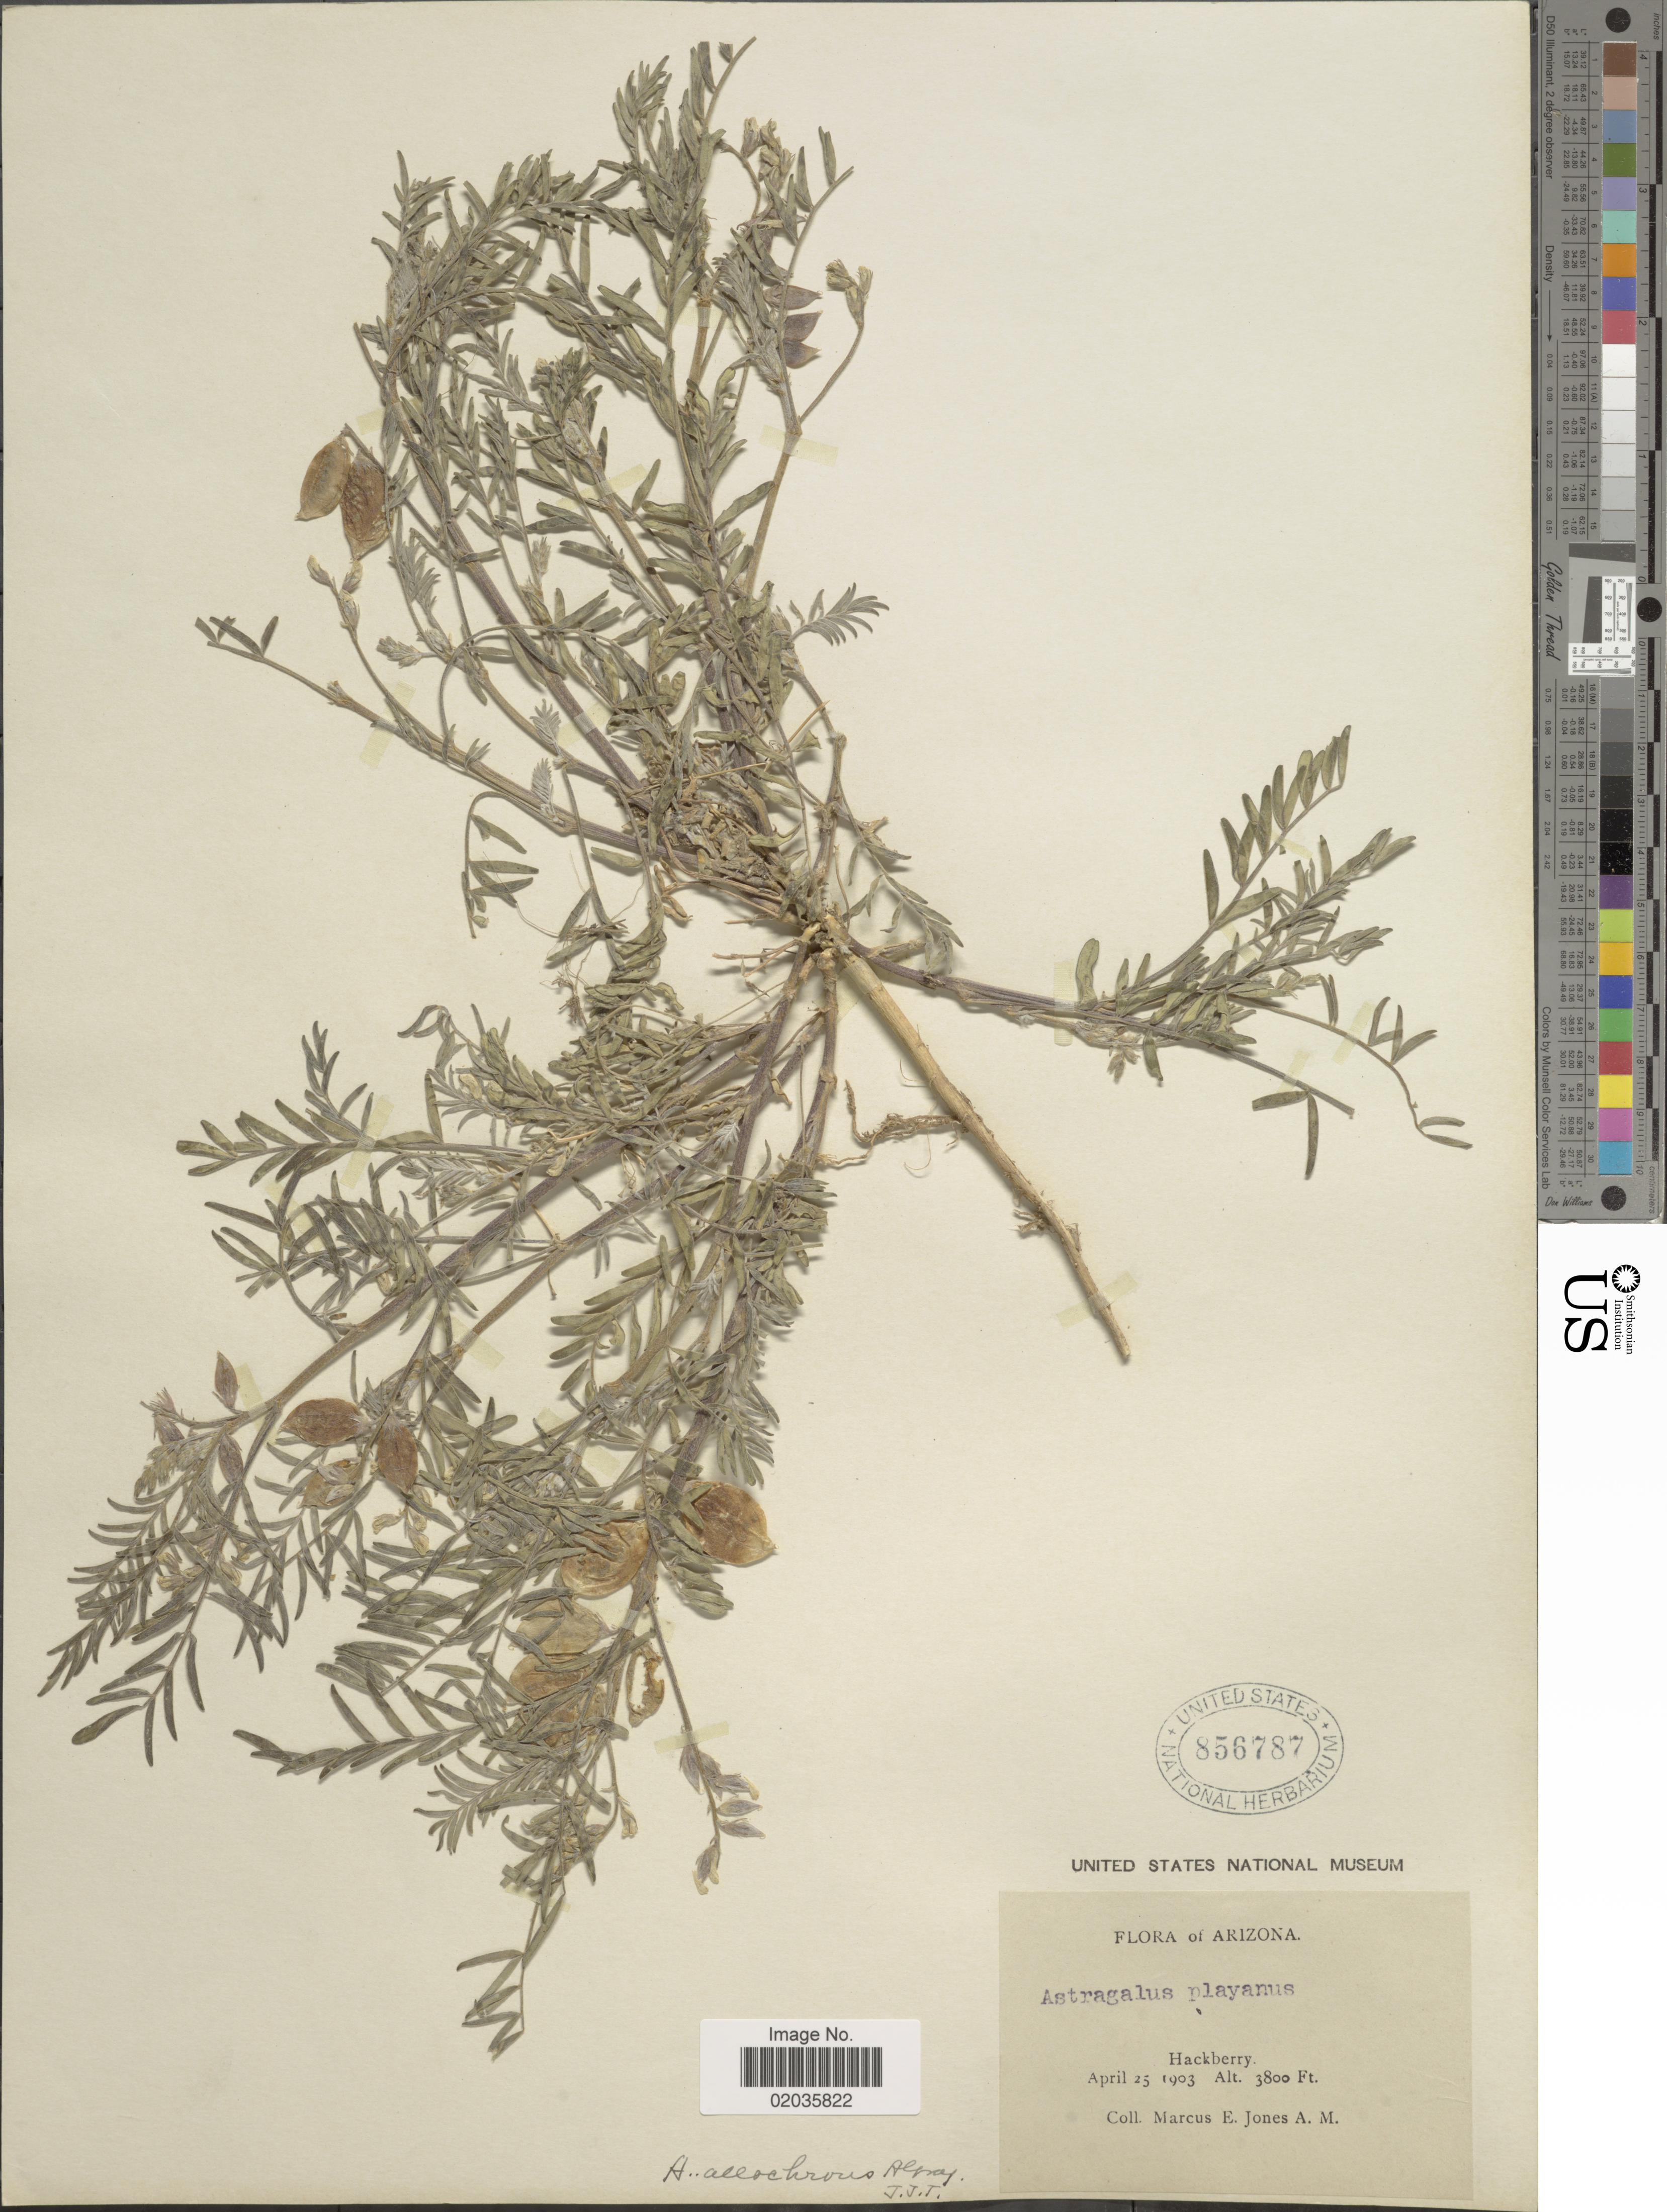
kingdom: Plantae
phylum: Tracheophyta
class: Magnoliopsida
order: Fabales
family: Fabaceae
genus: Astragalus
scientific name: Astragalus wootonii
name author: E. Sheld.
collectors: M. E. Jones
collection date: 1903-04-25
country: United States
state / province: Arizona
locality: Hackberry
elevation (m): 1158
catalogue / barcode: US 856787